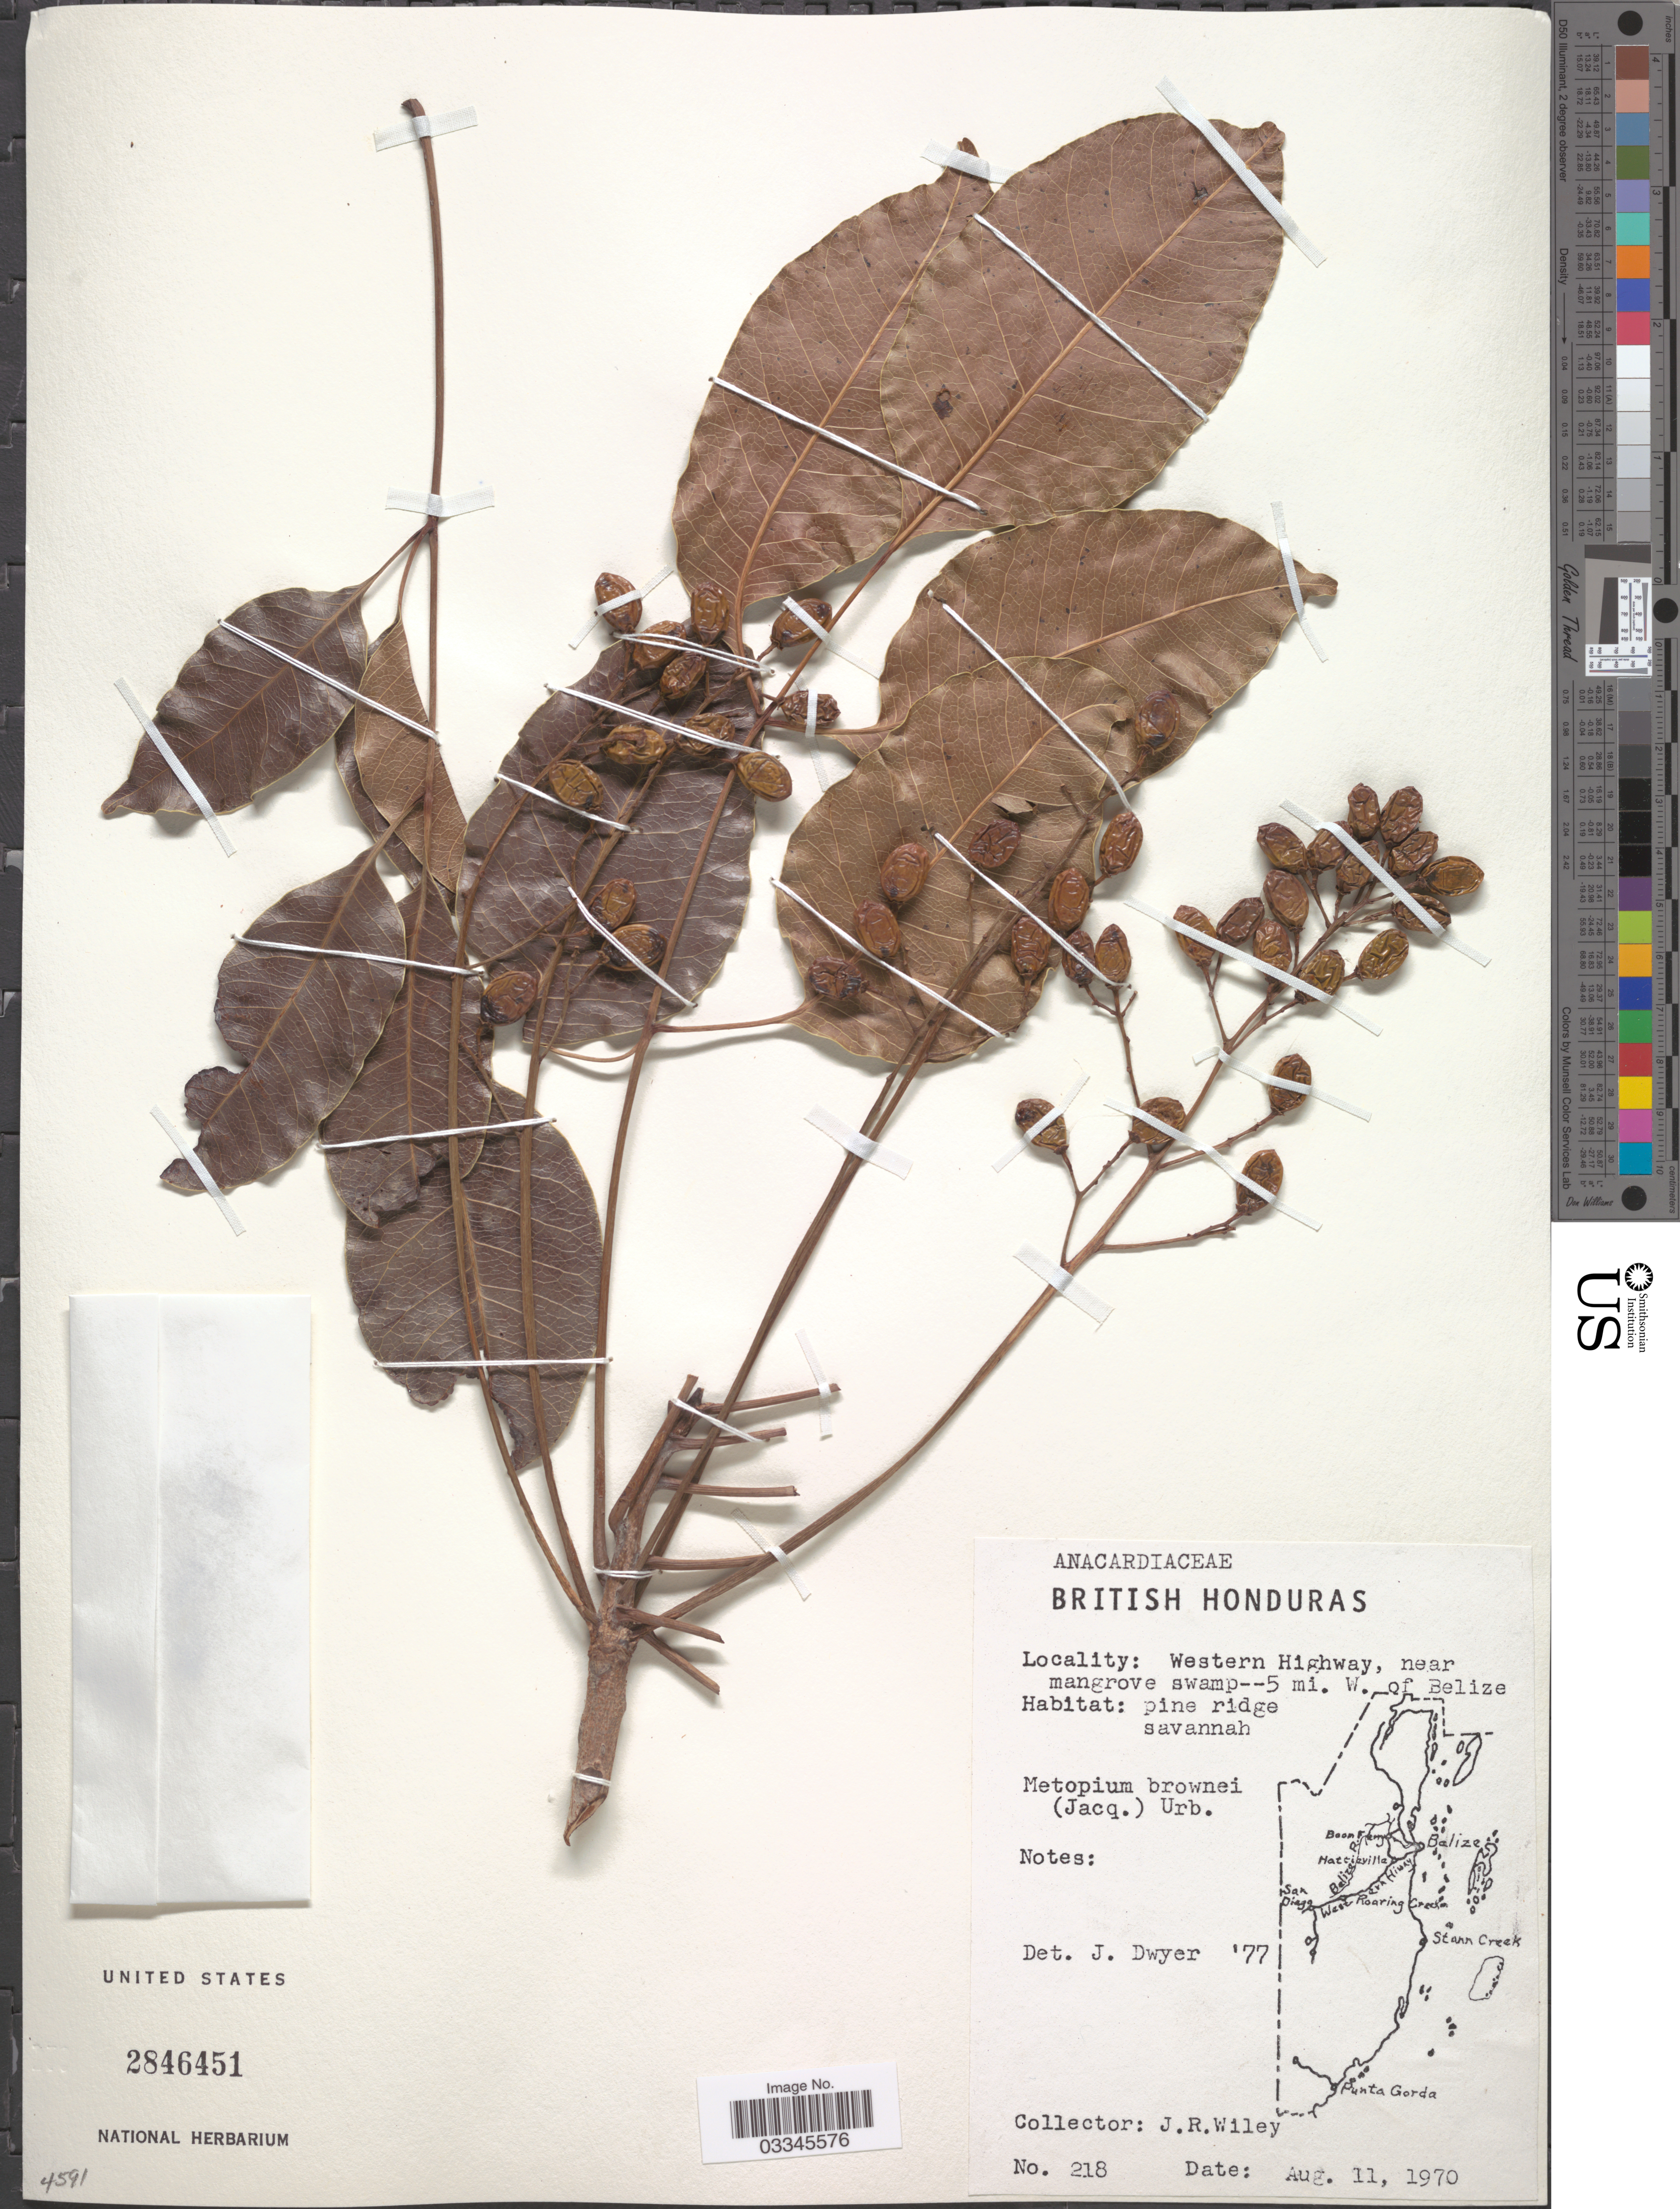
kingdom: Plantae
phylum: Tracheophyta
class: Magnoliopsida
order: Sapindales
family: Anacardiaceae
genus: Metopium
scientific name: Metopium brownei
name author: (Jacq.) Urb.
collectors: J. Wiley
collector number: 218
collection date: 1970-08-11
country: Belize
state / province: Belize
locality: British Honduras. Western Highway, near mangrove swamp--5 mi. W. of Belize.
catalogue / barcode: US 2846451